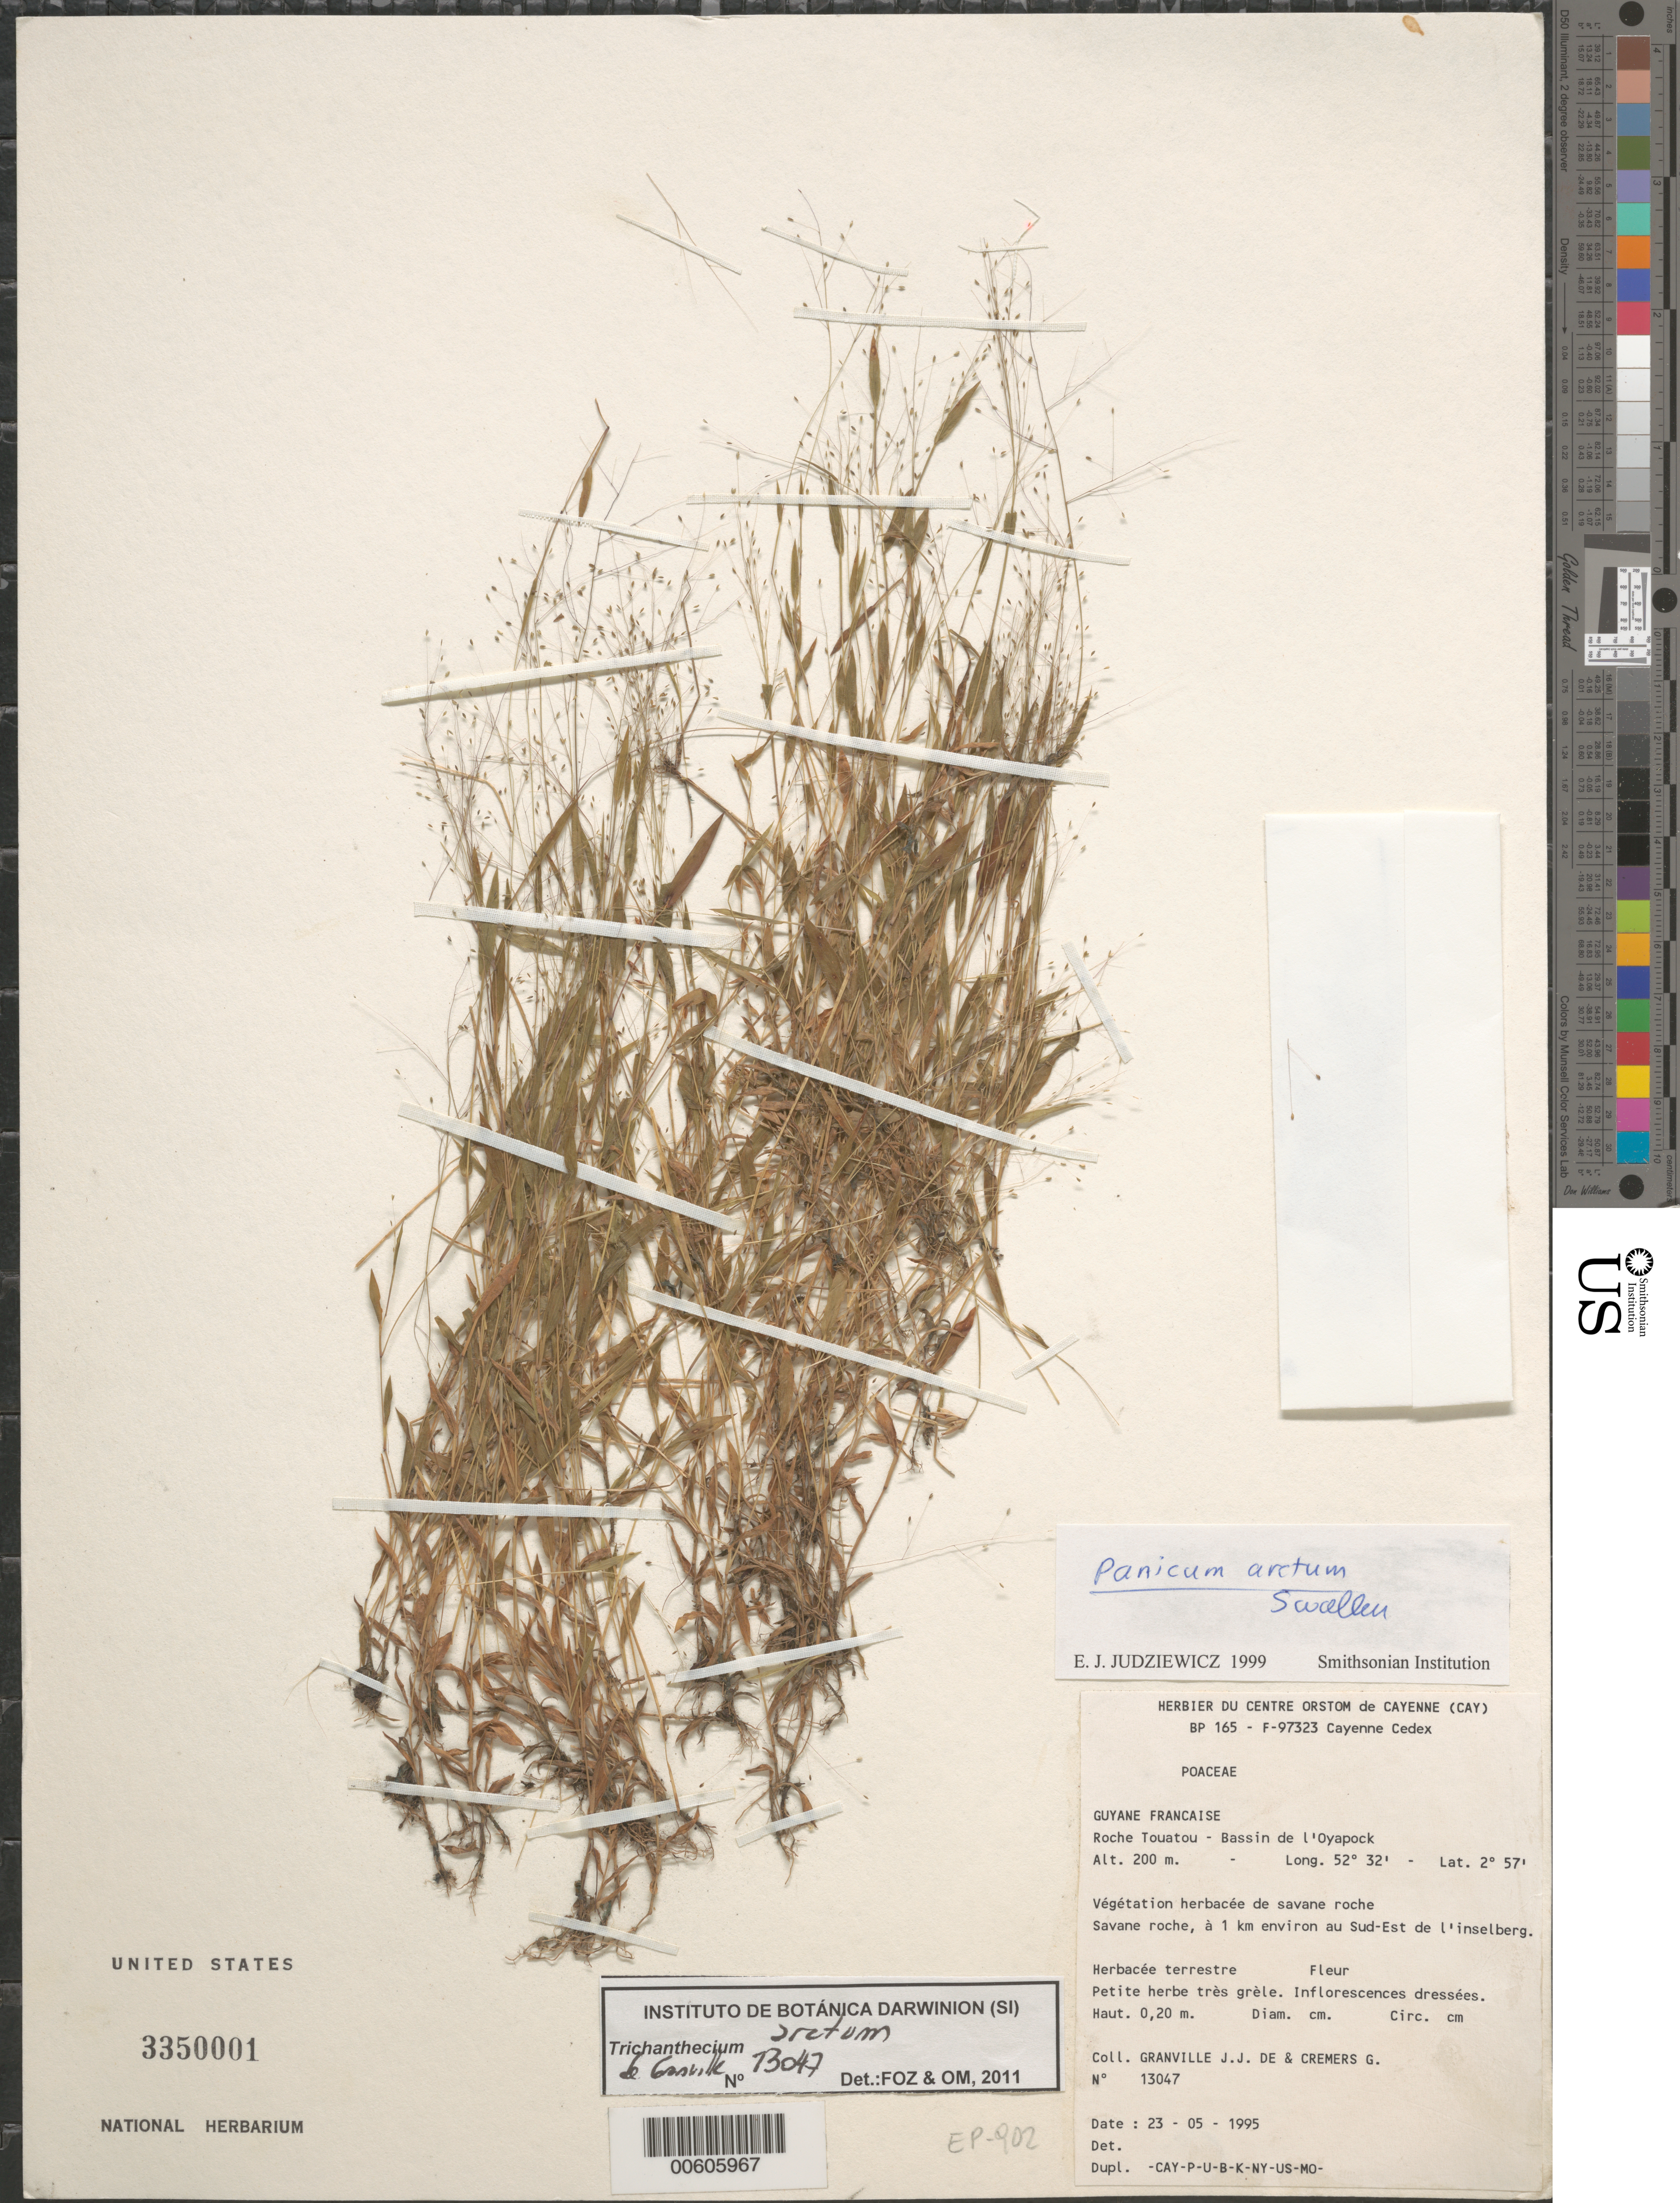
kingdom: Plantae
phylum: Tracheophyta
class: Liliopsida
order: Poales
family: Poaceae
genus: Trichanthecium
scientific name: Trichanthecium arctum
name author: (Swallen) Zuloaga & Morrone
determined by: Zuloaga, F. O.; Morrone, O. N.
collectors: J.-J. de Granville & G. Cremers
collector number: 13047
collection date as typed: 23-May-95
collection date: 1995-05-23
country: French Guiana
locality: Roche Touatou, Bassin de l'Oyapock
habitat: Rocky savanna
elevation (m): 200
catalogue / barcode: US 3350001